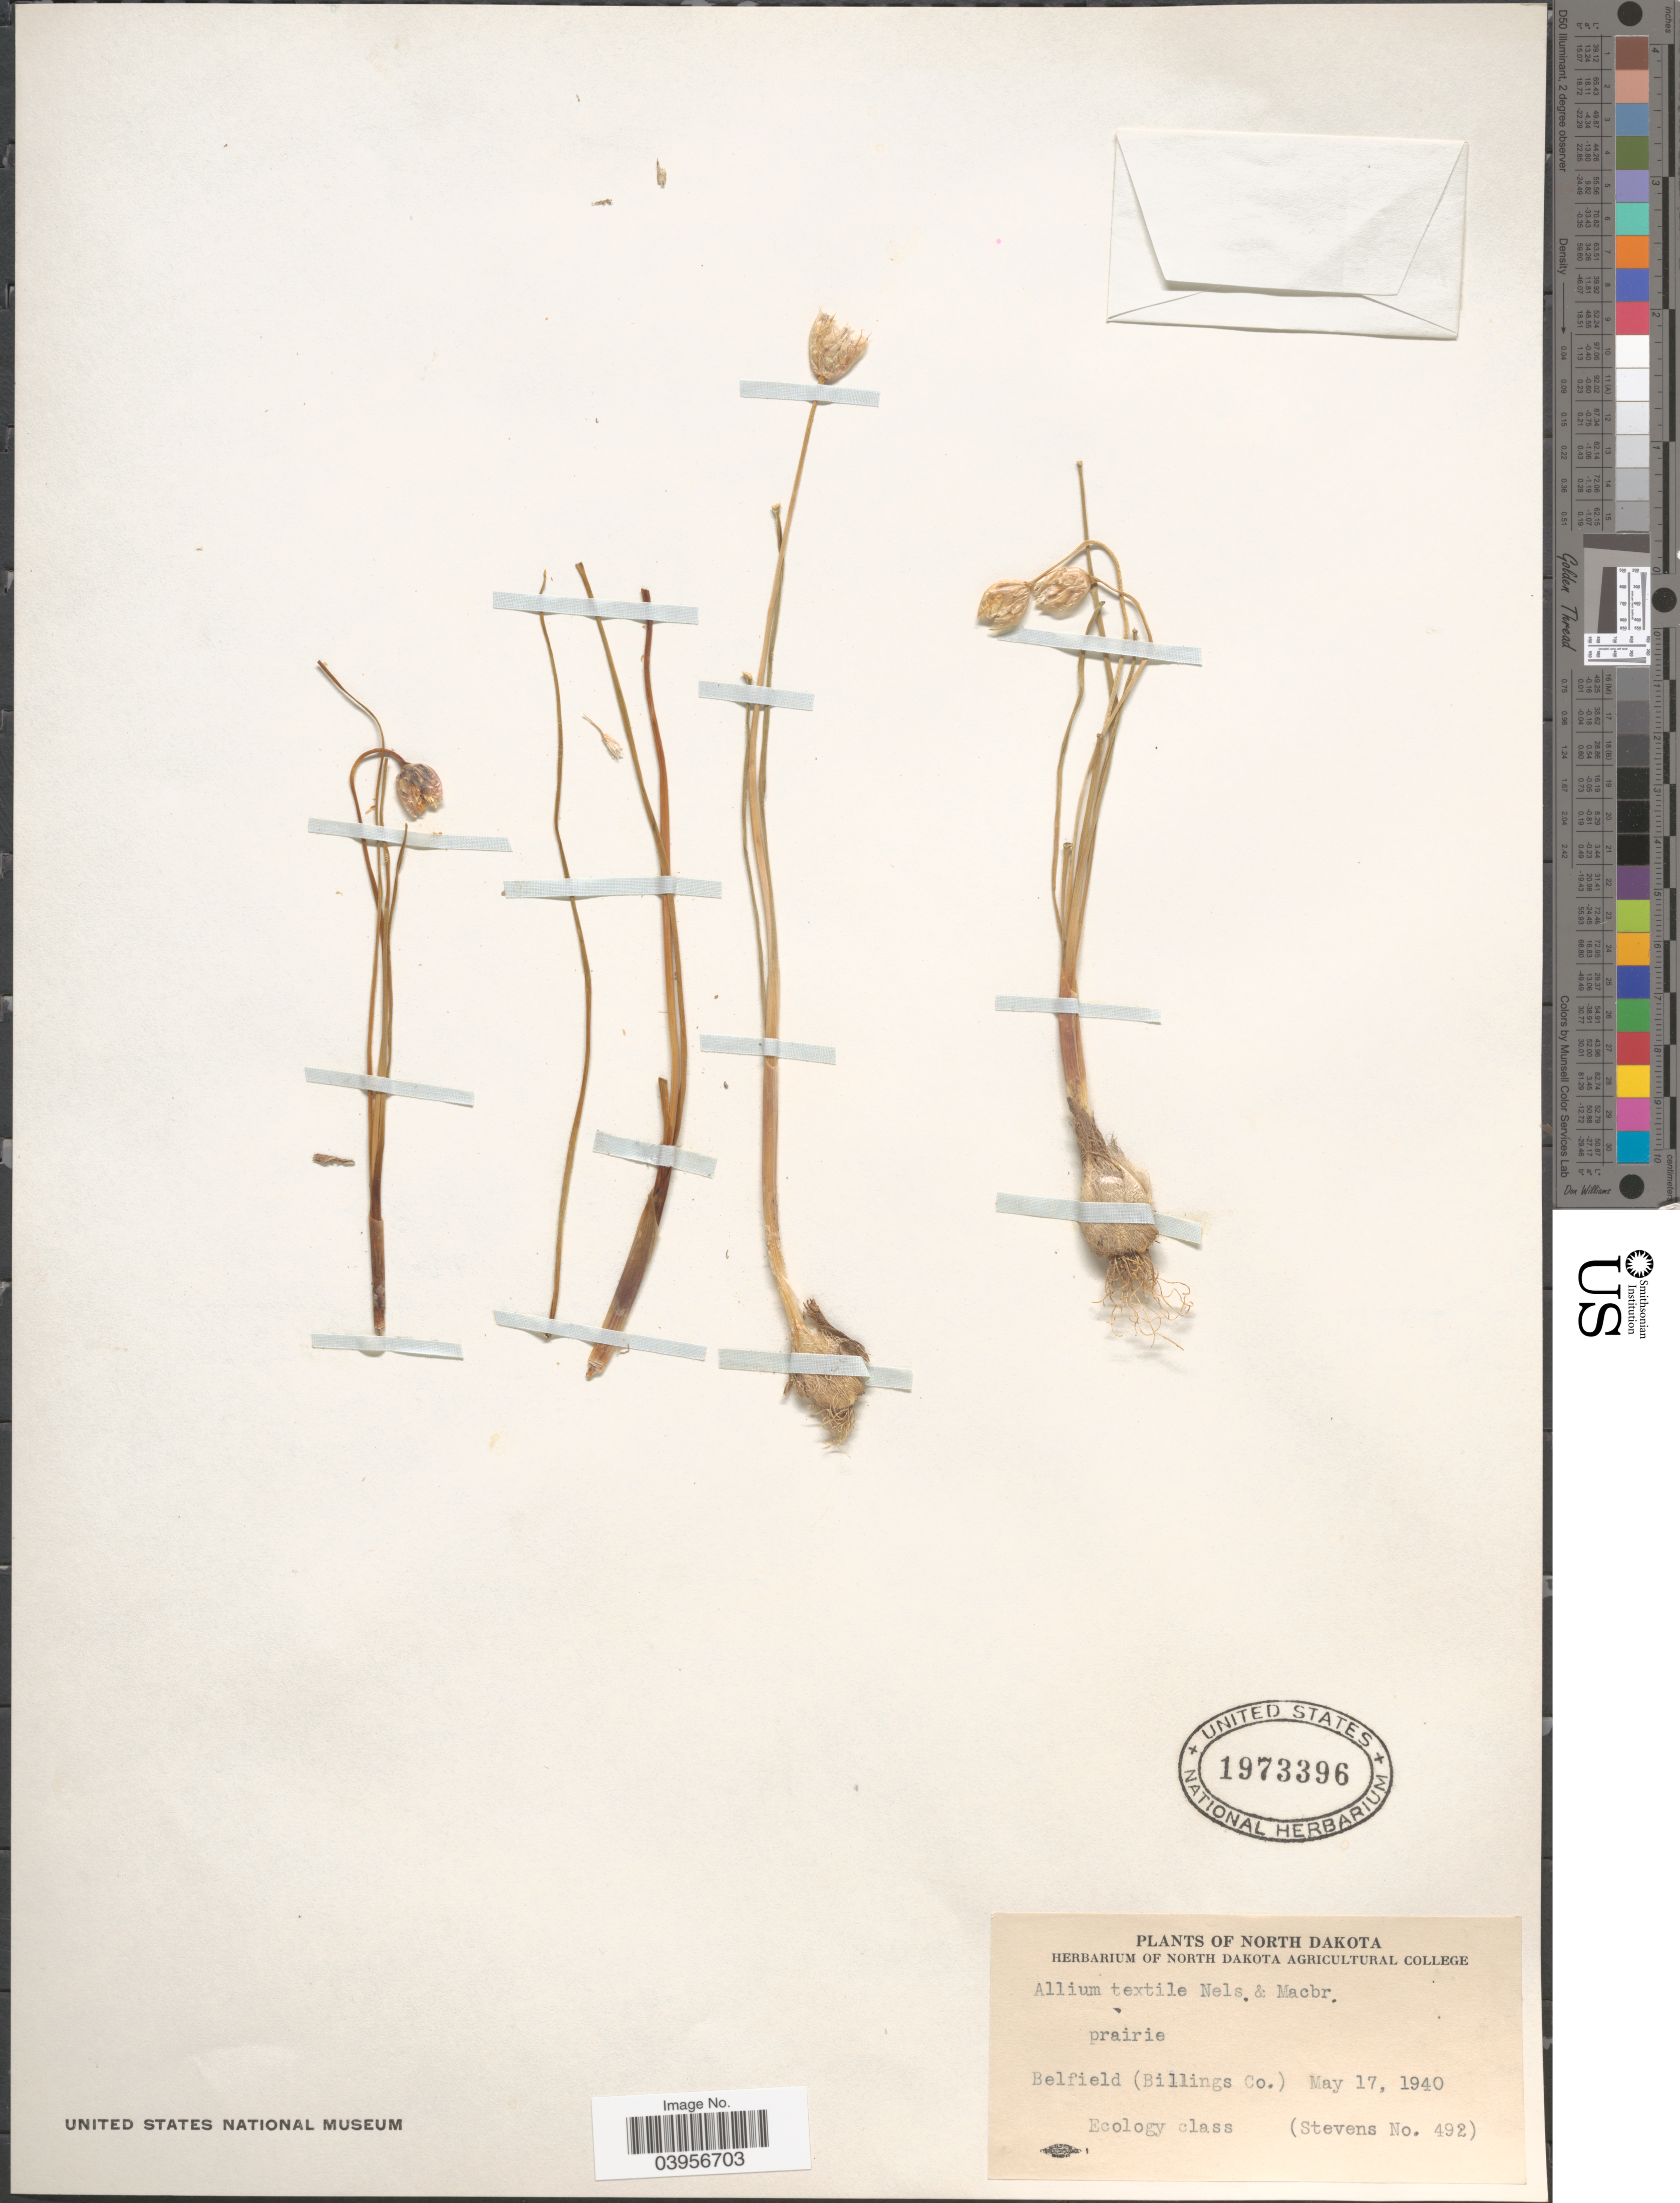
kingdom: Plantae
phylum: Tracheophyta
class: Liliopsida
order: Asparagales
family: Amaryllidaceae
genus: Allium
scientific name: Allium textile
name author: A. Nelson & J.F. Macbr.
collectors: -. Stevens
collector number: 492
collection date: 1940-05-17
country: United States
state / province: North Dakota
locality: Prairie. Belfield ( Billings Co.).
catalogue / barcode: US 1973396